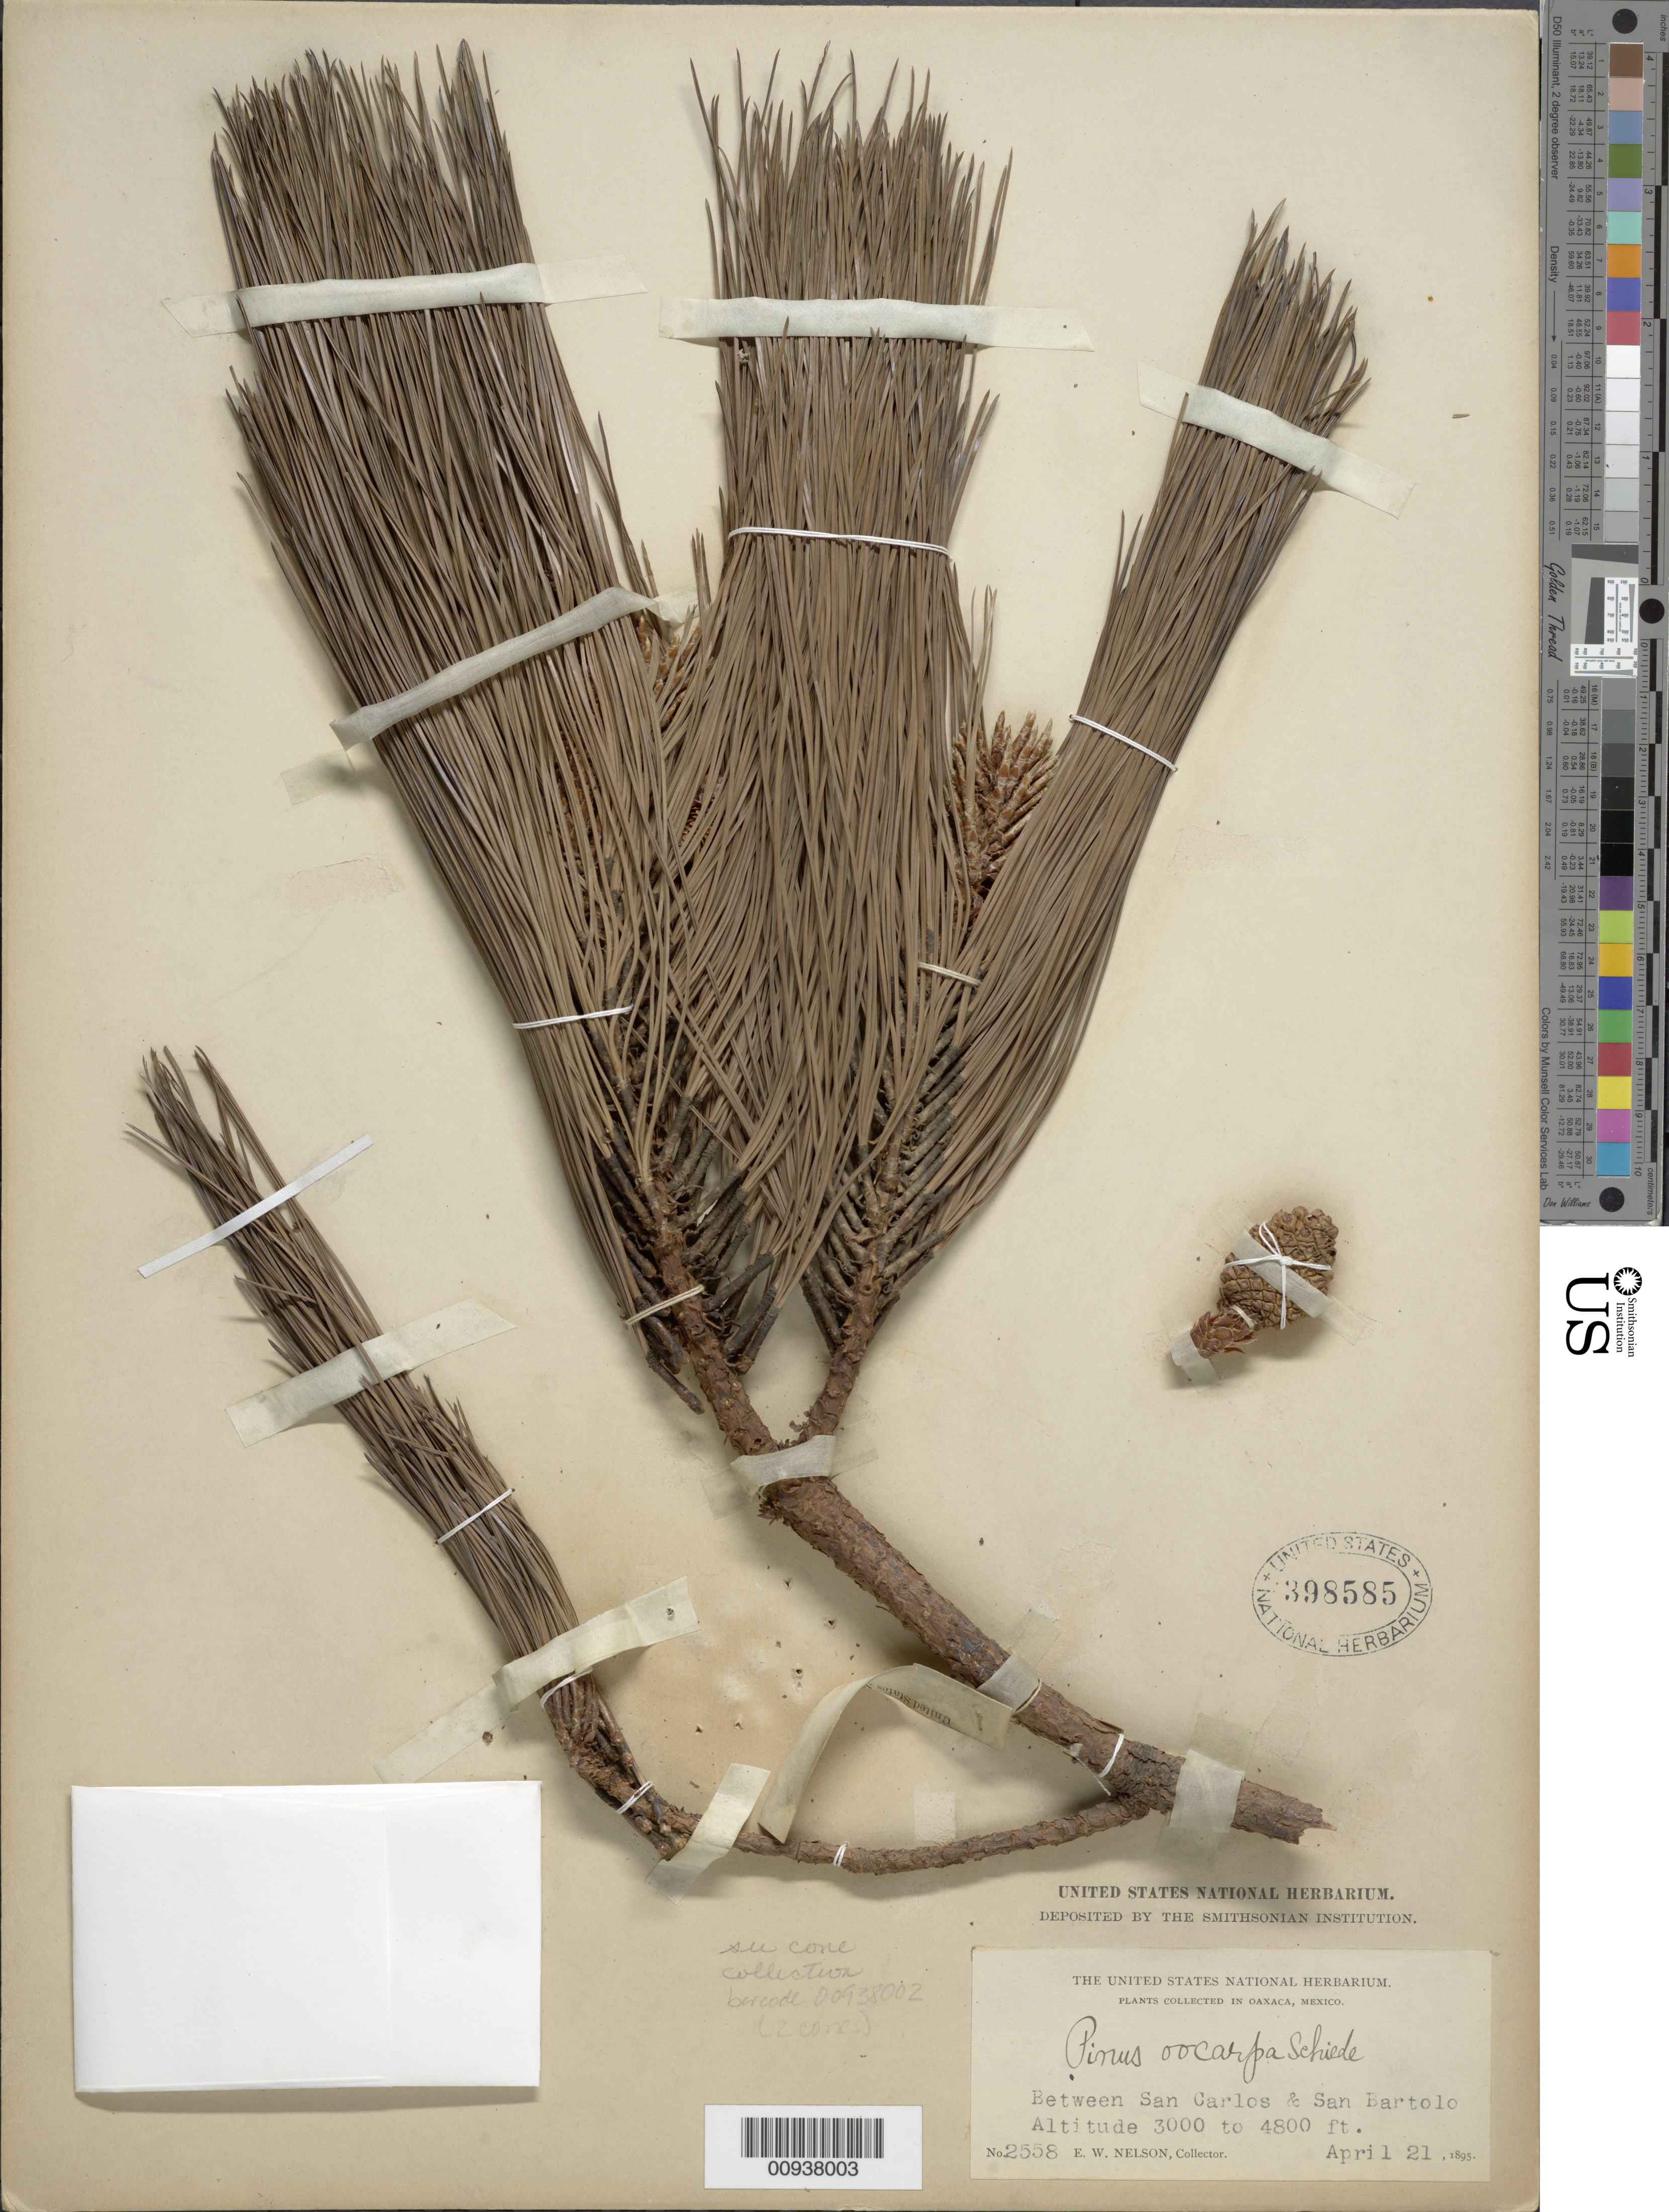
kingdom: Plantae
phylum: Tracheophyta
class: Pinopsida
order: Pinales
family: Pinaceae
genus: Pinus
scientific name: Pinus oocarpa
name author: Schiede ex Schltdl.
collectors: E. W. Nelson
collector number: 2558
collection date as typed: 21 Apr 1895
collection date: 1895-04-21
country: Mexico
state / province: Oaxaca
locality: Between San Carlos and San Bartolo.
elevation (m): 914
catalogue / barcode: US 398585